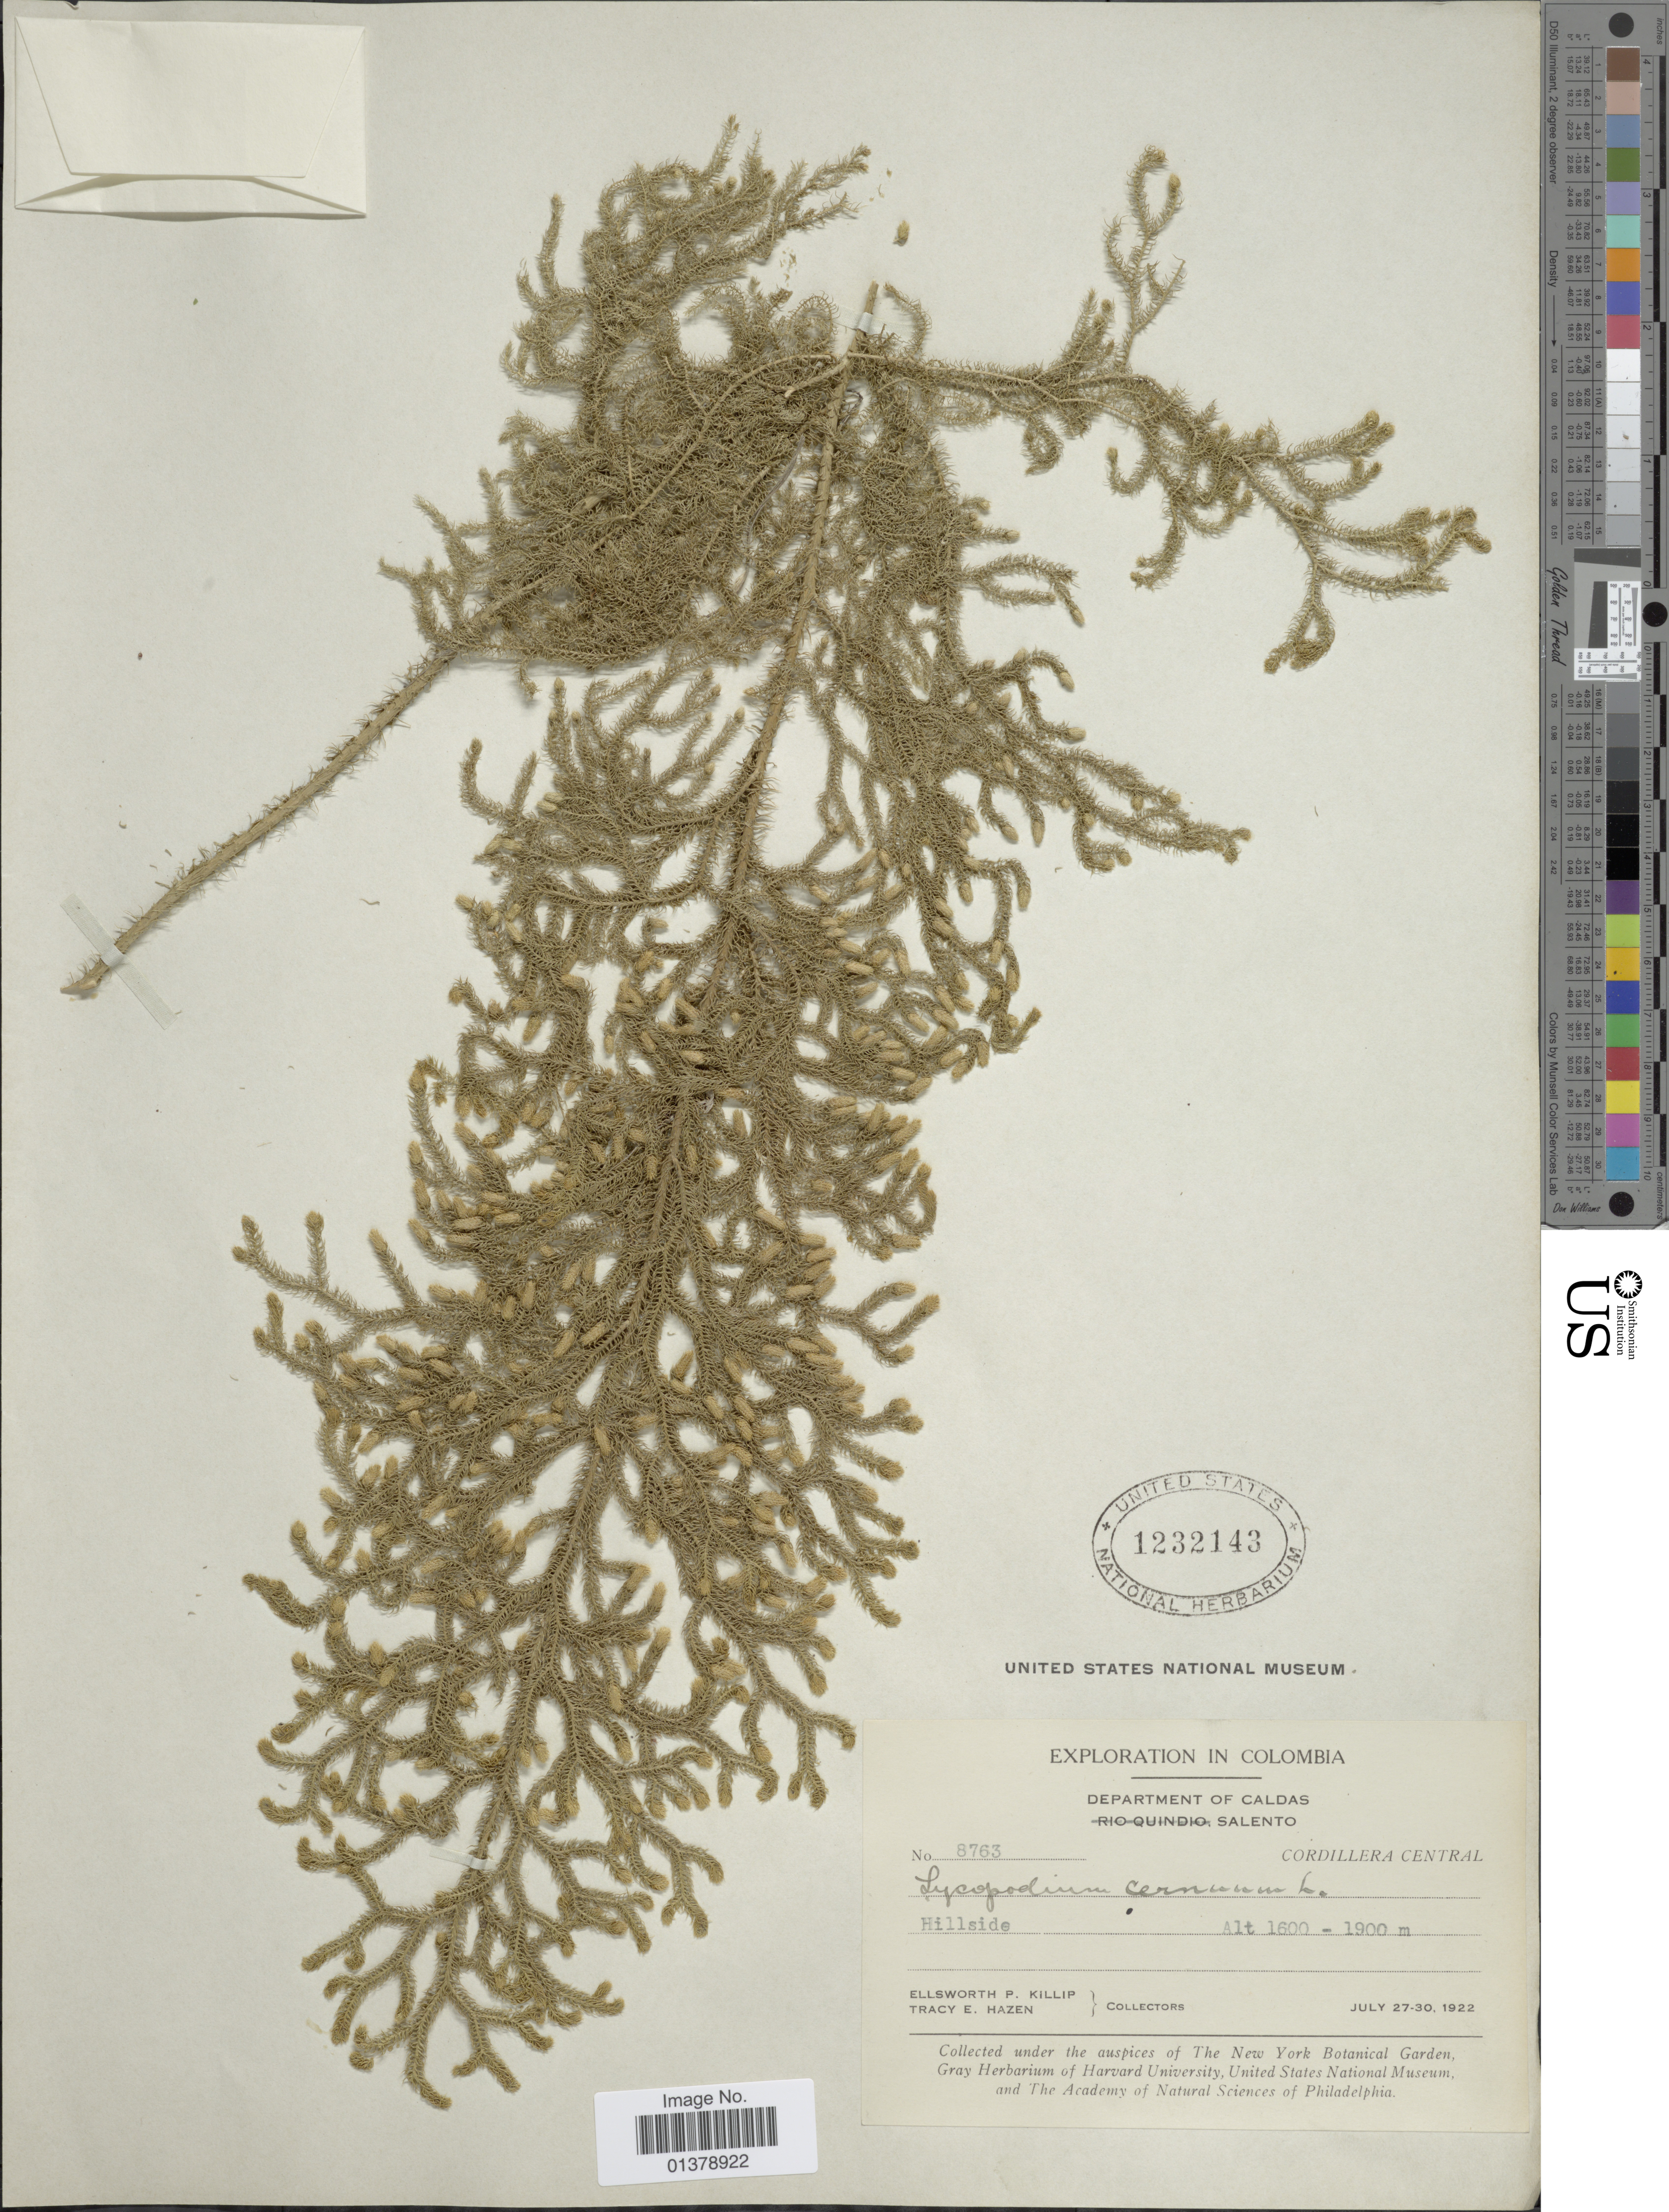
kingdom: Plantae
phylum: Tracheophyta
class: Lycopodiopsida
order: Lycopodiales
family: Lycopodiaceae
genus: Palhinhaea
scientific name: Palhinhaea cernua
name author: (L.) Vasc. & Franco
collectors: E. P. Killip & T. E. Hazen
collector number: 8763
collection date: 1922-07-27/1922-07-30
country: Colombia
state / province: Caldas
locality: Salento, Cordillera Central, hillside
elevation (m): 1600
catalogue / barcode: US 1232143